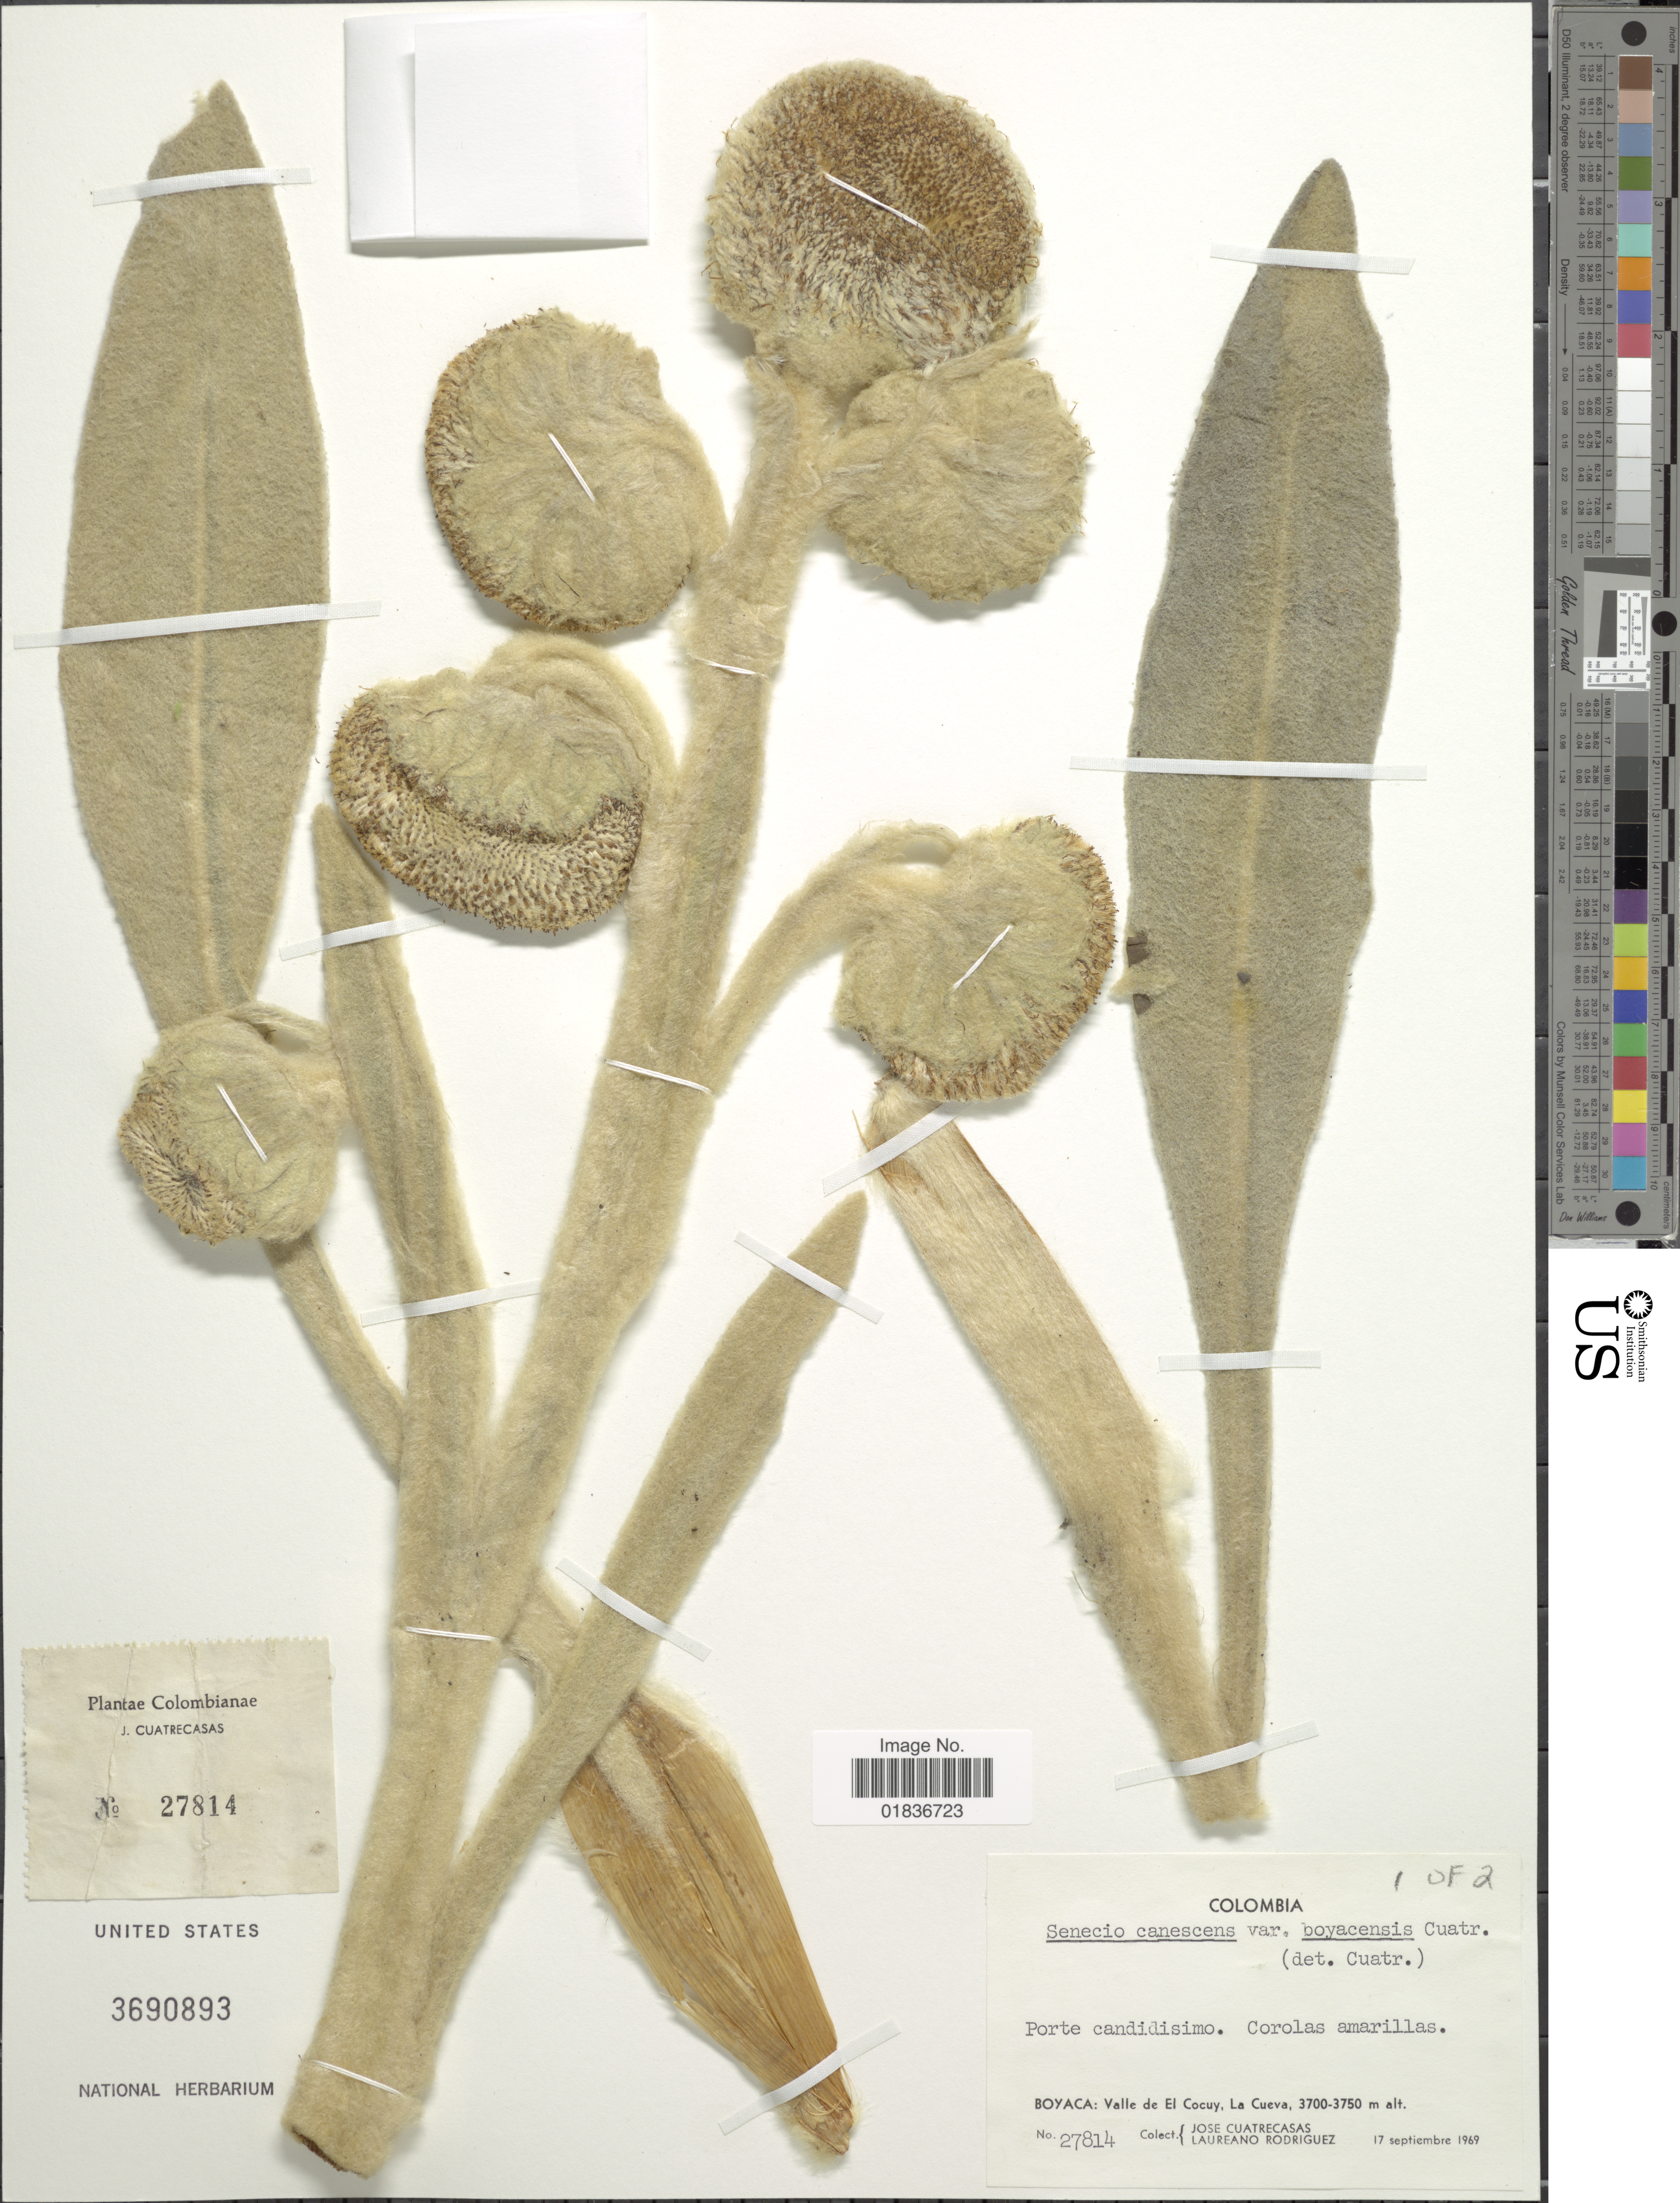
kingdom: Plantae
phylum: Tracheophyta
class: Magnoliopsida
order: Asterales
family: Asteraceae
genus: Senecio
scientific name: Senecio canescens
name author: (Bonpl.) Cuatrec.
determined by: Salomon, Luciana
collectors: J. Cuatrecasas & L. Rodriguez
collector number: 27814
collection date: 1969-09-17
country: Colombia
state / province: Boyacá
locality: Boyacá: Valle de El Cocuy, La Cueva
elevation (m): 3700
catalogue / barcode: US 3690893